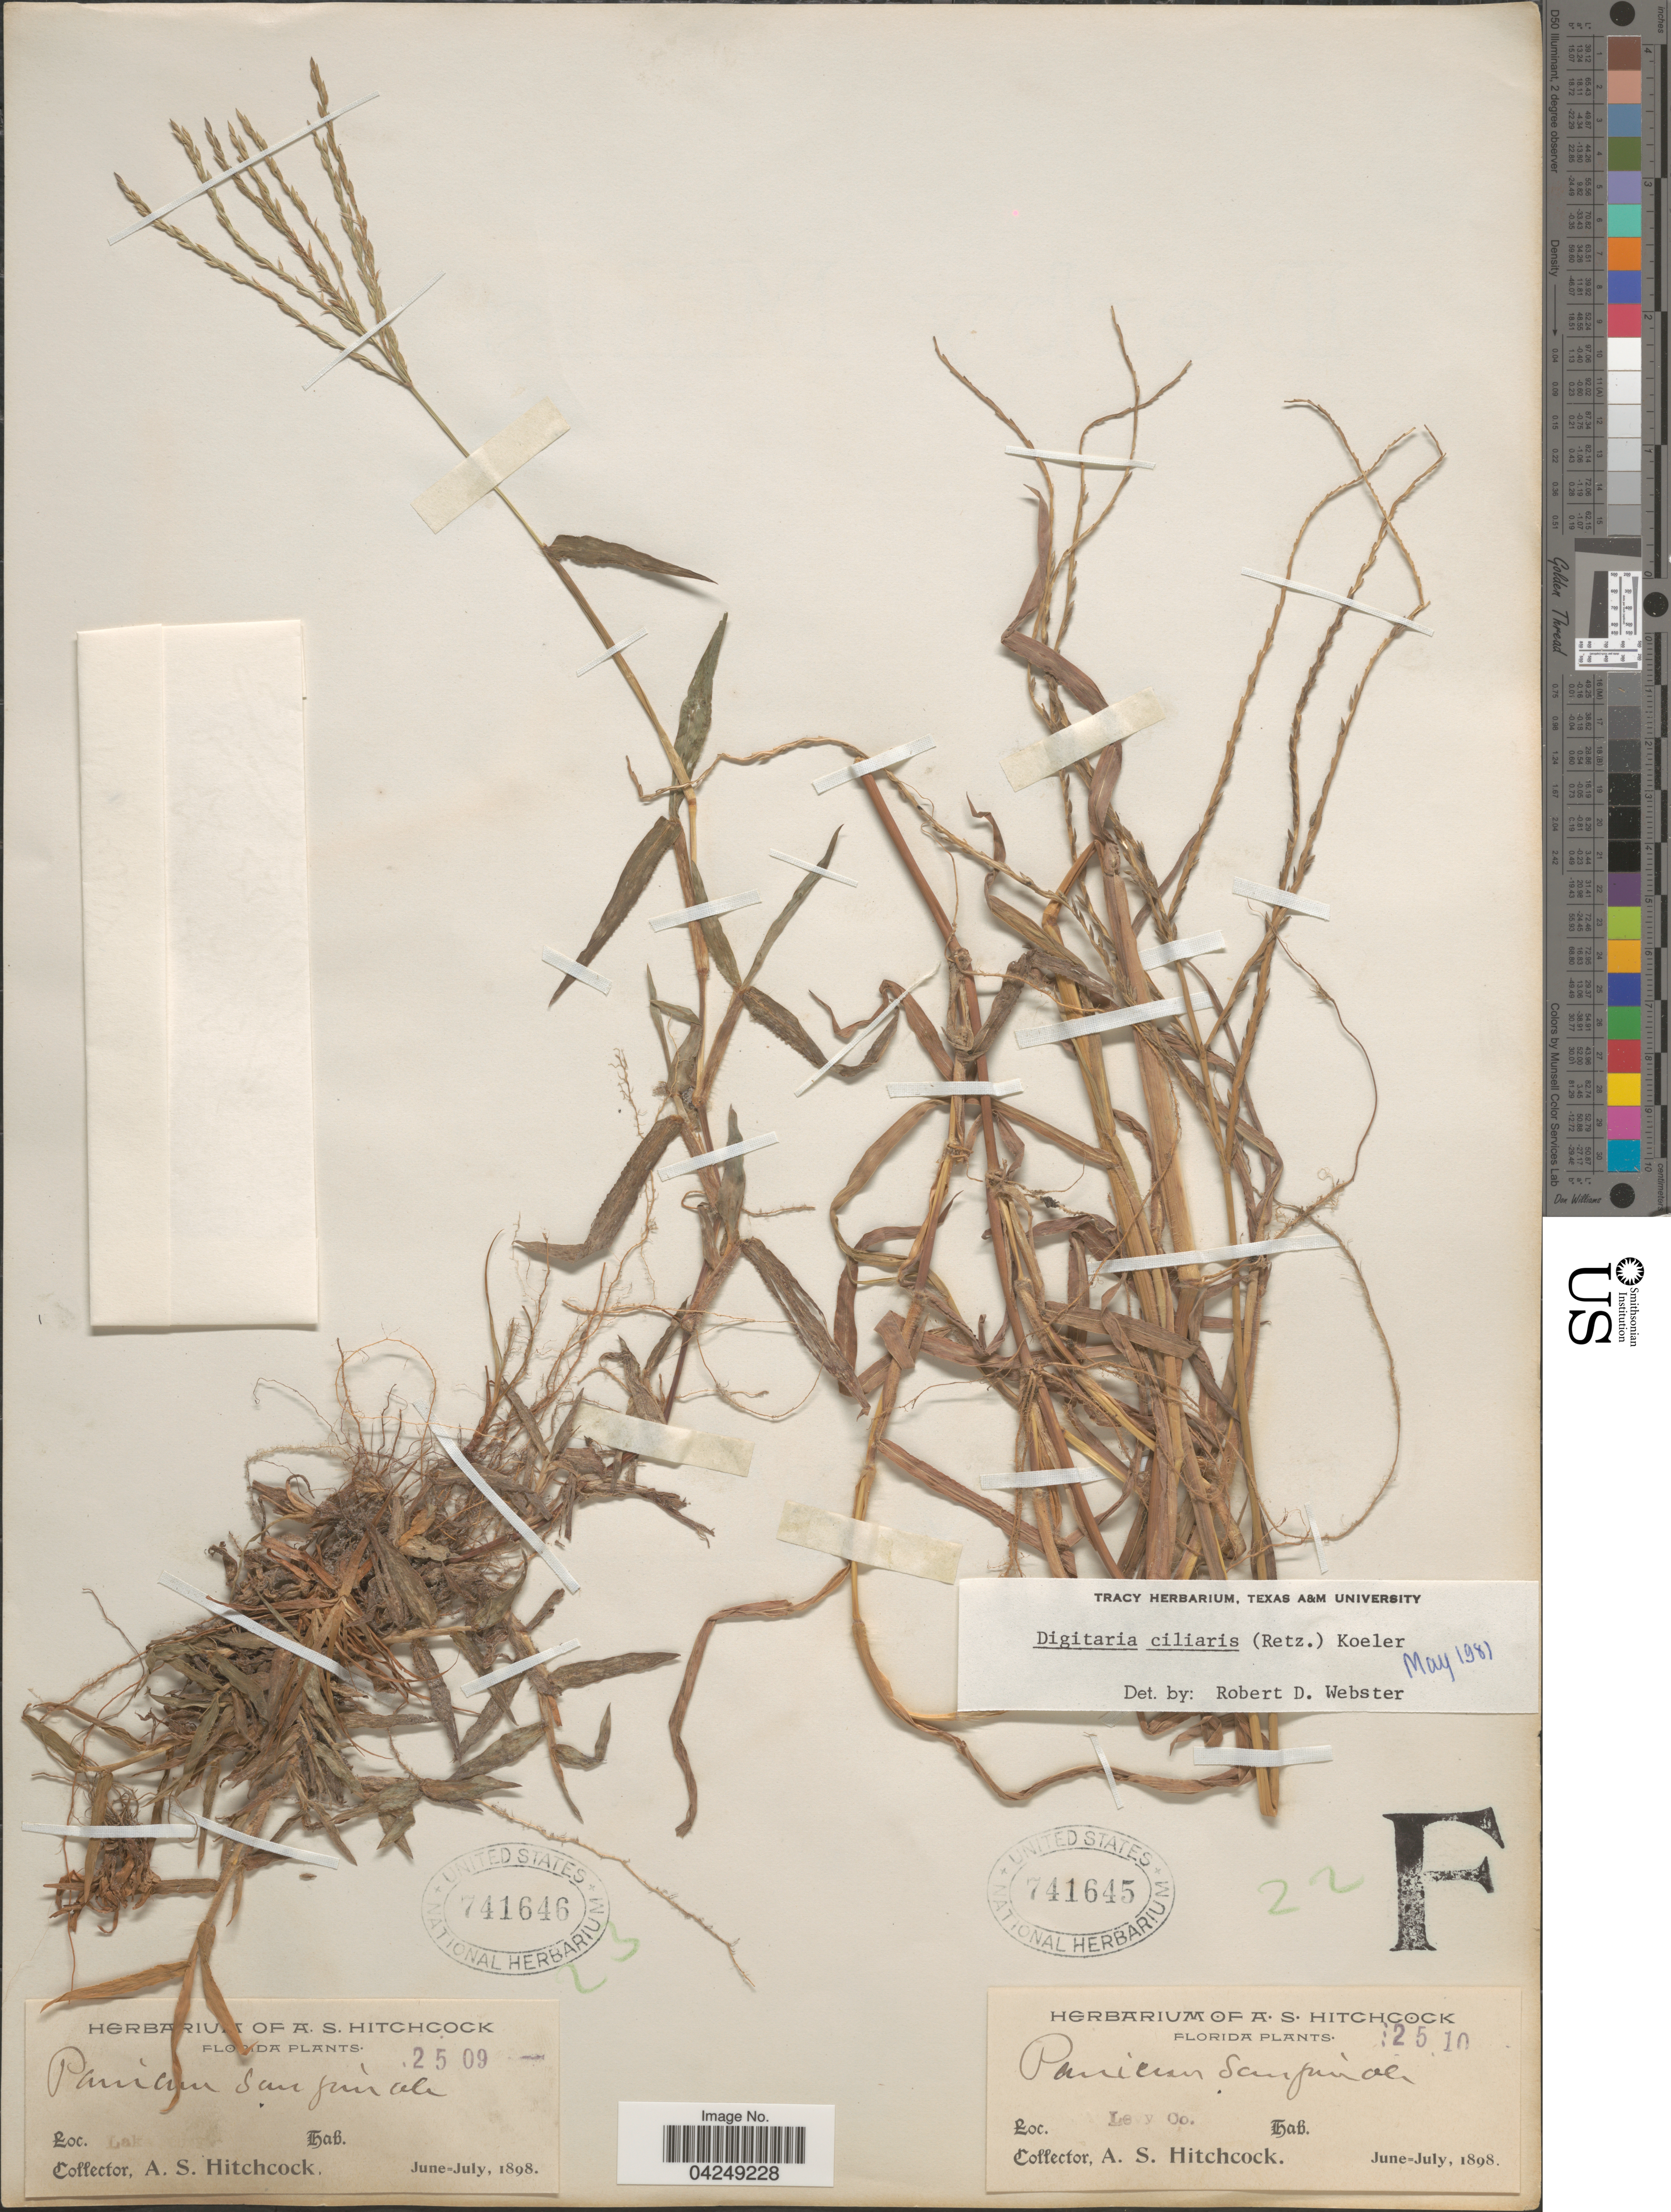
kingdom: Plantae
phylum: Tracheophyta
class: Liliopsida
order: Poales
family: Poaceae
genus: Digitaria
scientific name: Digitaria ciliaris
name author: (Retz.) Koeler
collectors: A. S. Hitchcock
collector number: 2510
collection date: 1898-06/1898-07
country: United States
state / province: Florida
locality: Levy Co.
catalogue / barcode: US 741645-2